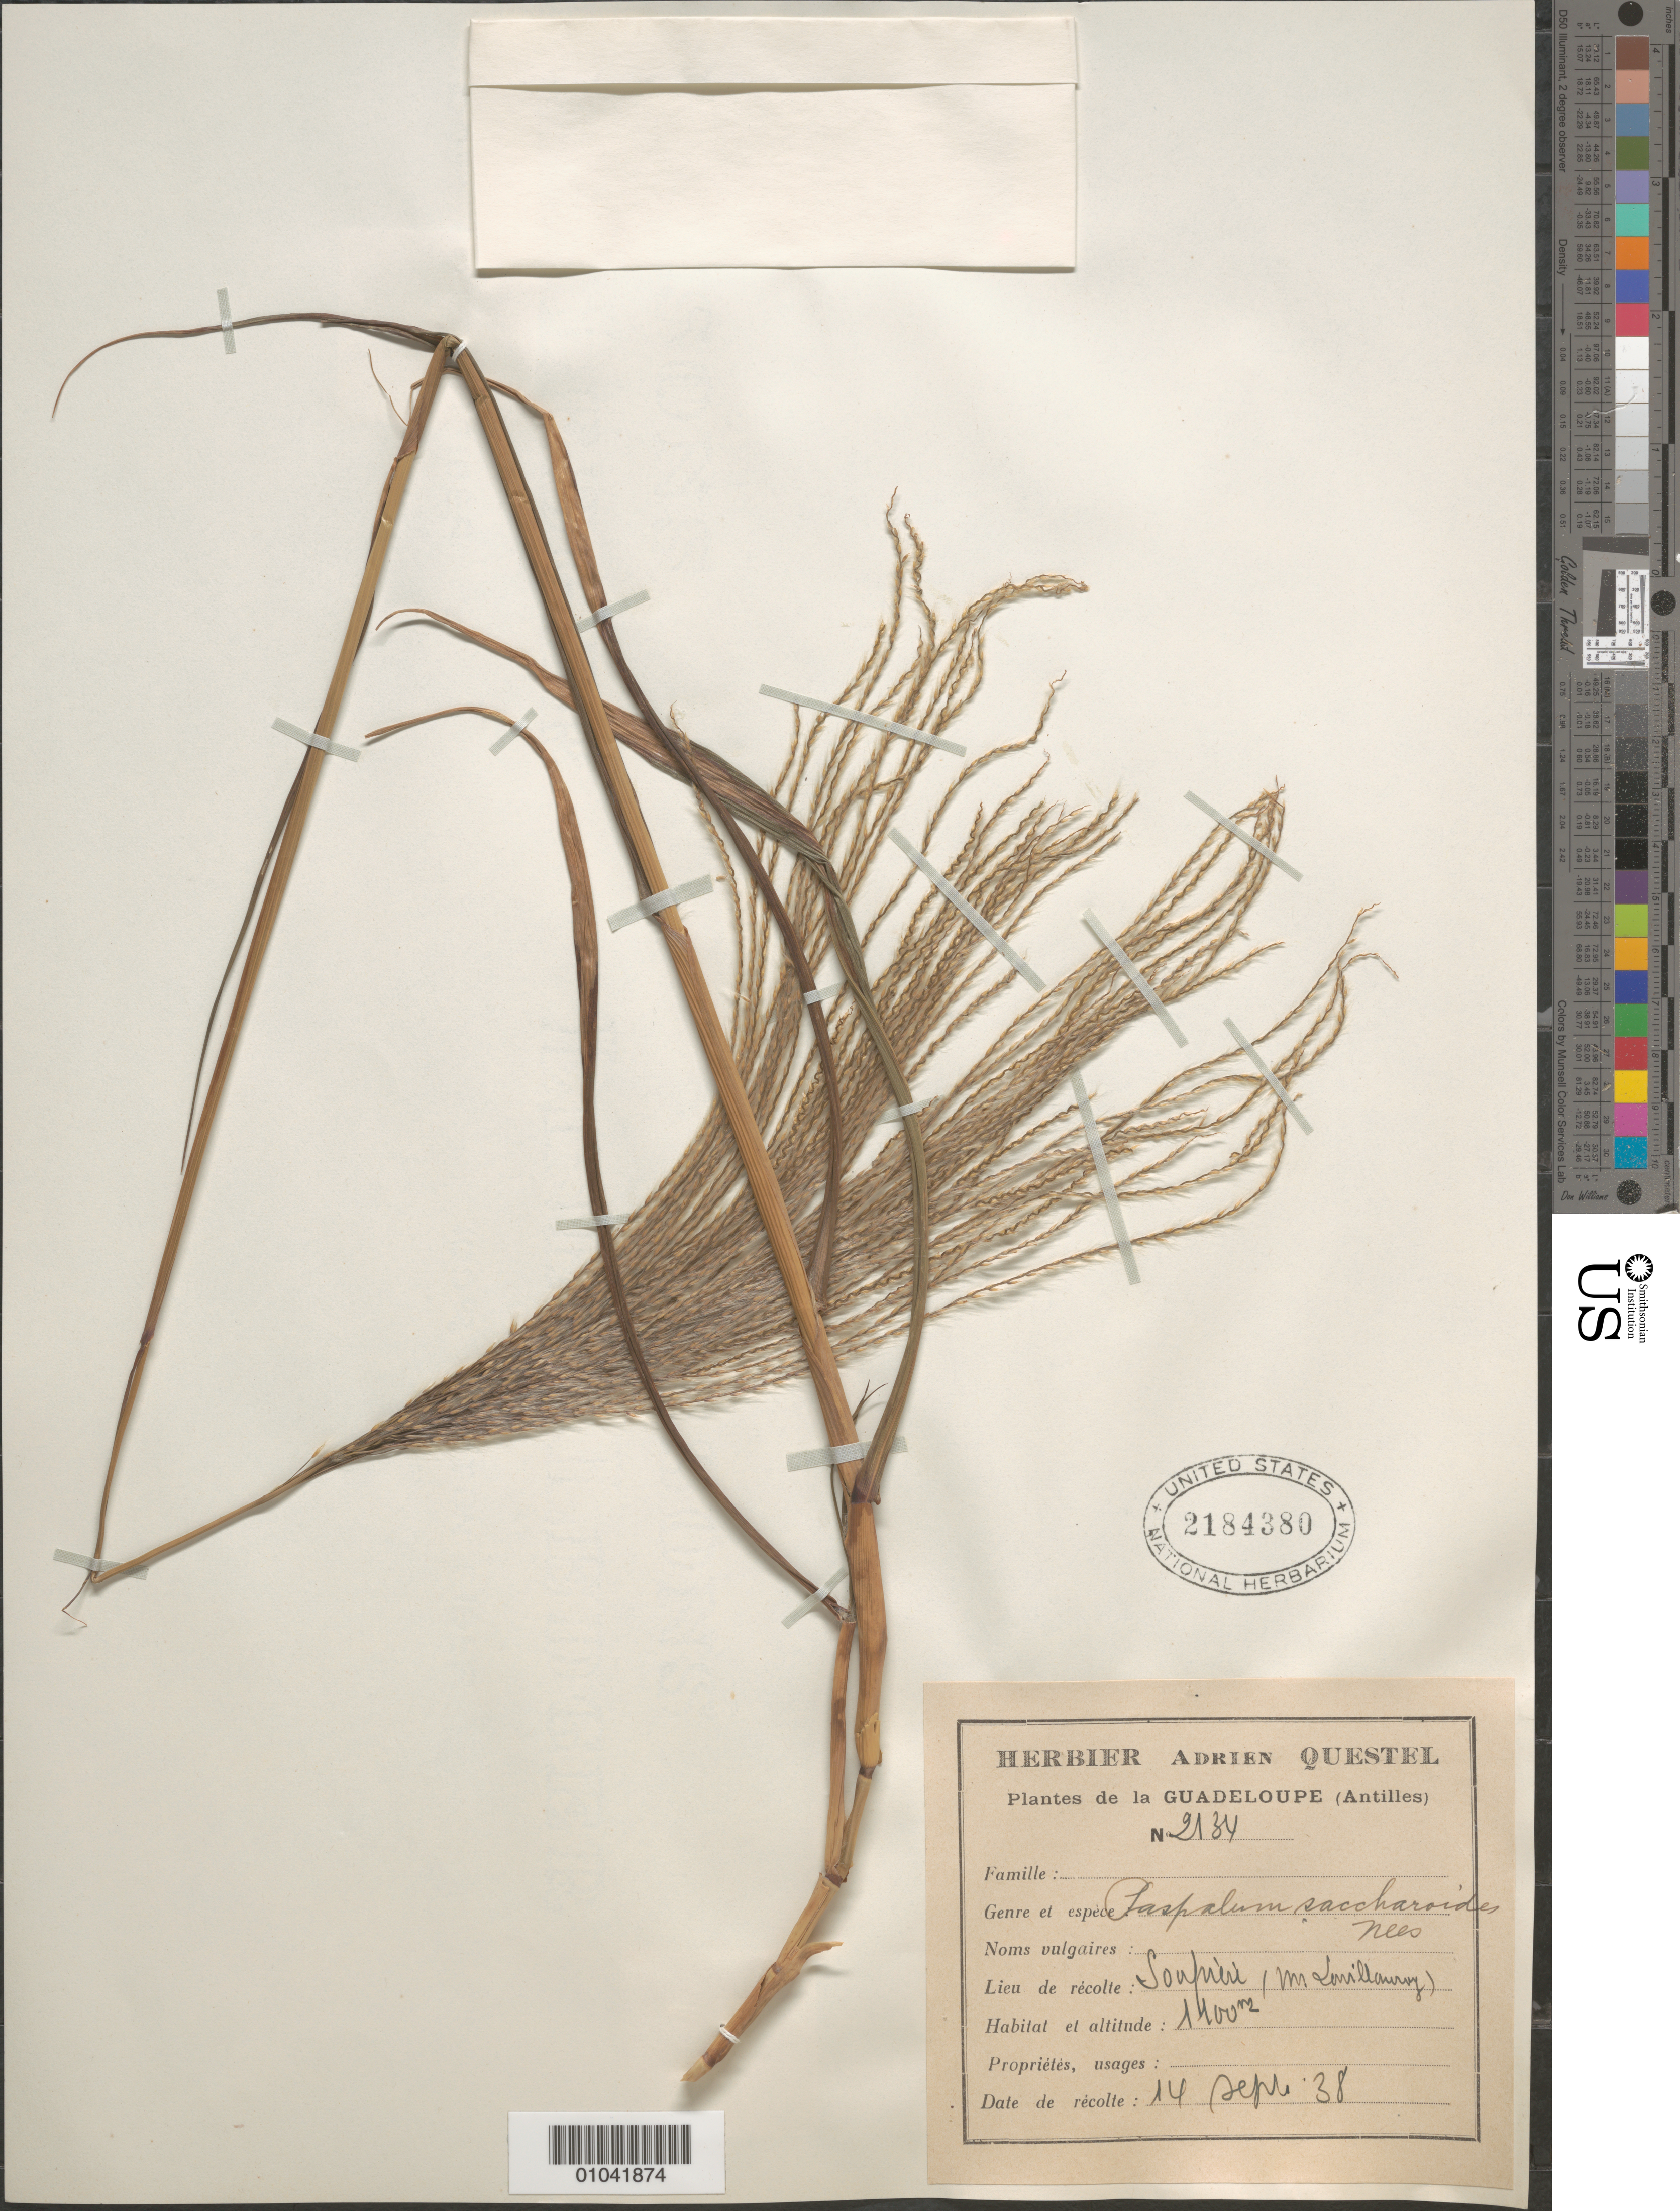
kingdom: Plantae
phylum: Tracheophyta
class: Liliopsida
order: Poales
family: Poaceae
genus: Paspalum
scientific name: Paspalum saccharoides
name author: Nees ex Trin.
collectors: A. Questel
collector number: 2134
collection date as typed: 14 Sep 1938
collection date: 1938-09-14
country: Guadeloupe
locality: Soufrere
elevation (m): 1100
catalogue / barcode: US 2184380